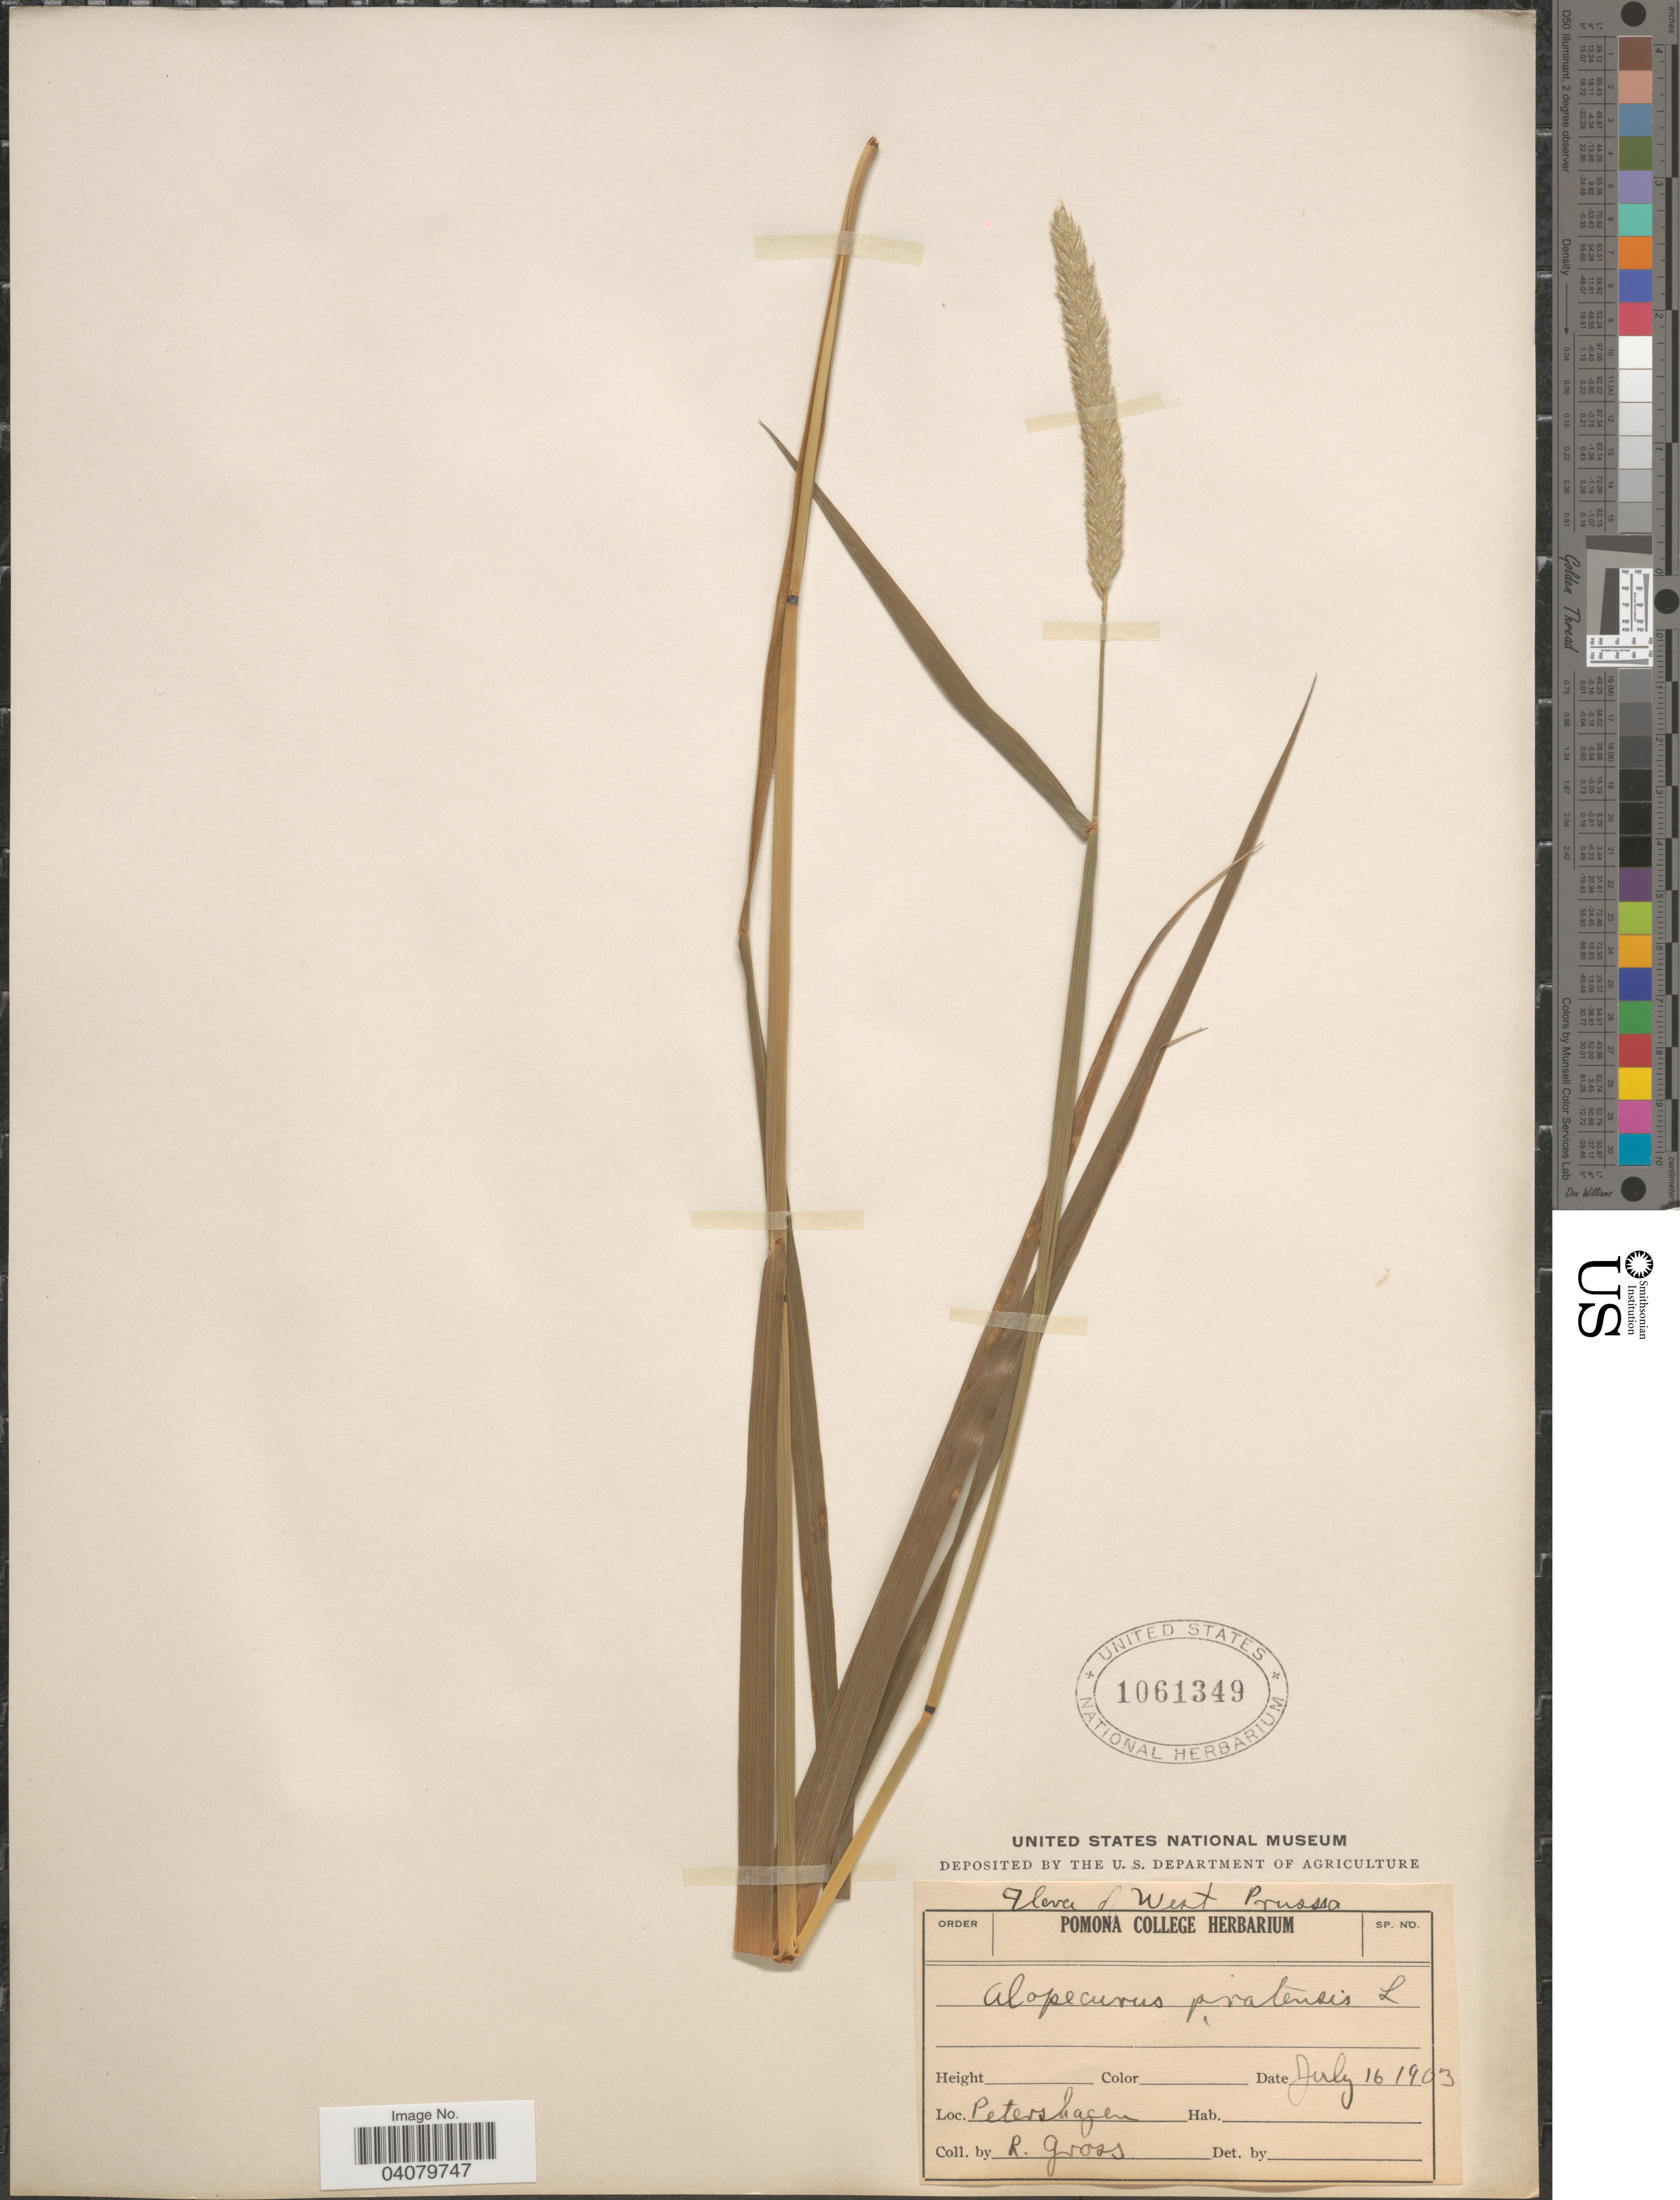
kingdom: Plantae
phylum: Tracheophyta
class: Liliopsida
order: Poales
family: Poaceae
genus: Alopecurus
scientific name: Alopecurus pratensis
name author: L.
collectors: R. Gross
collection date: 1903-07-16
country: Germany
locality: West Prussen. Petershagen.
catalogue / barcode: US 1061349